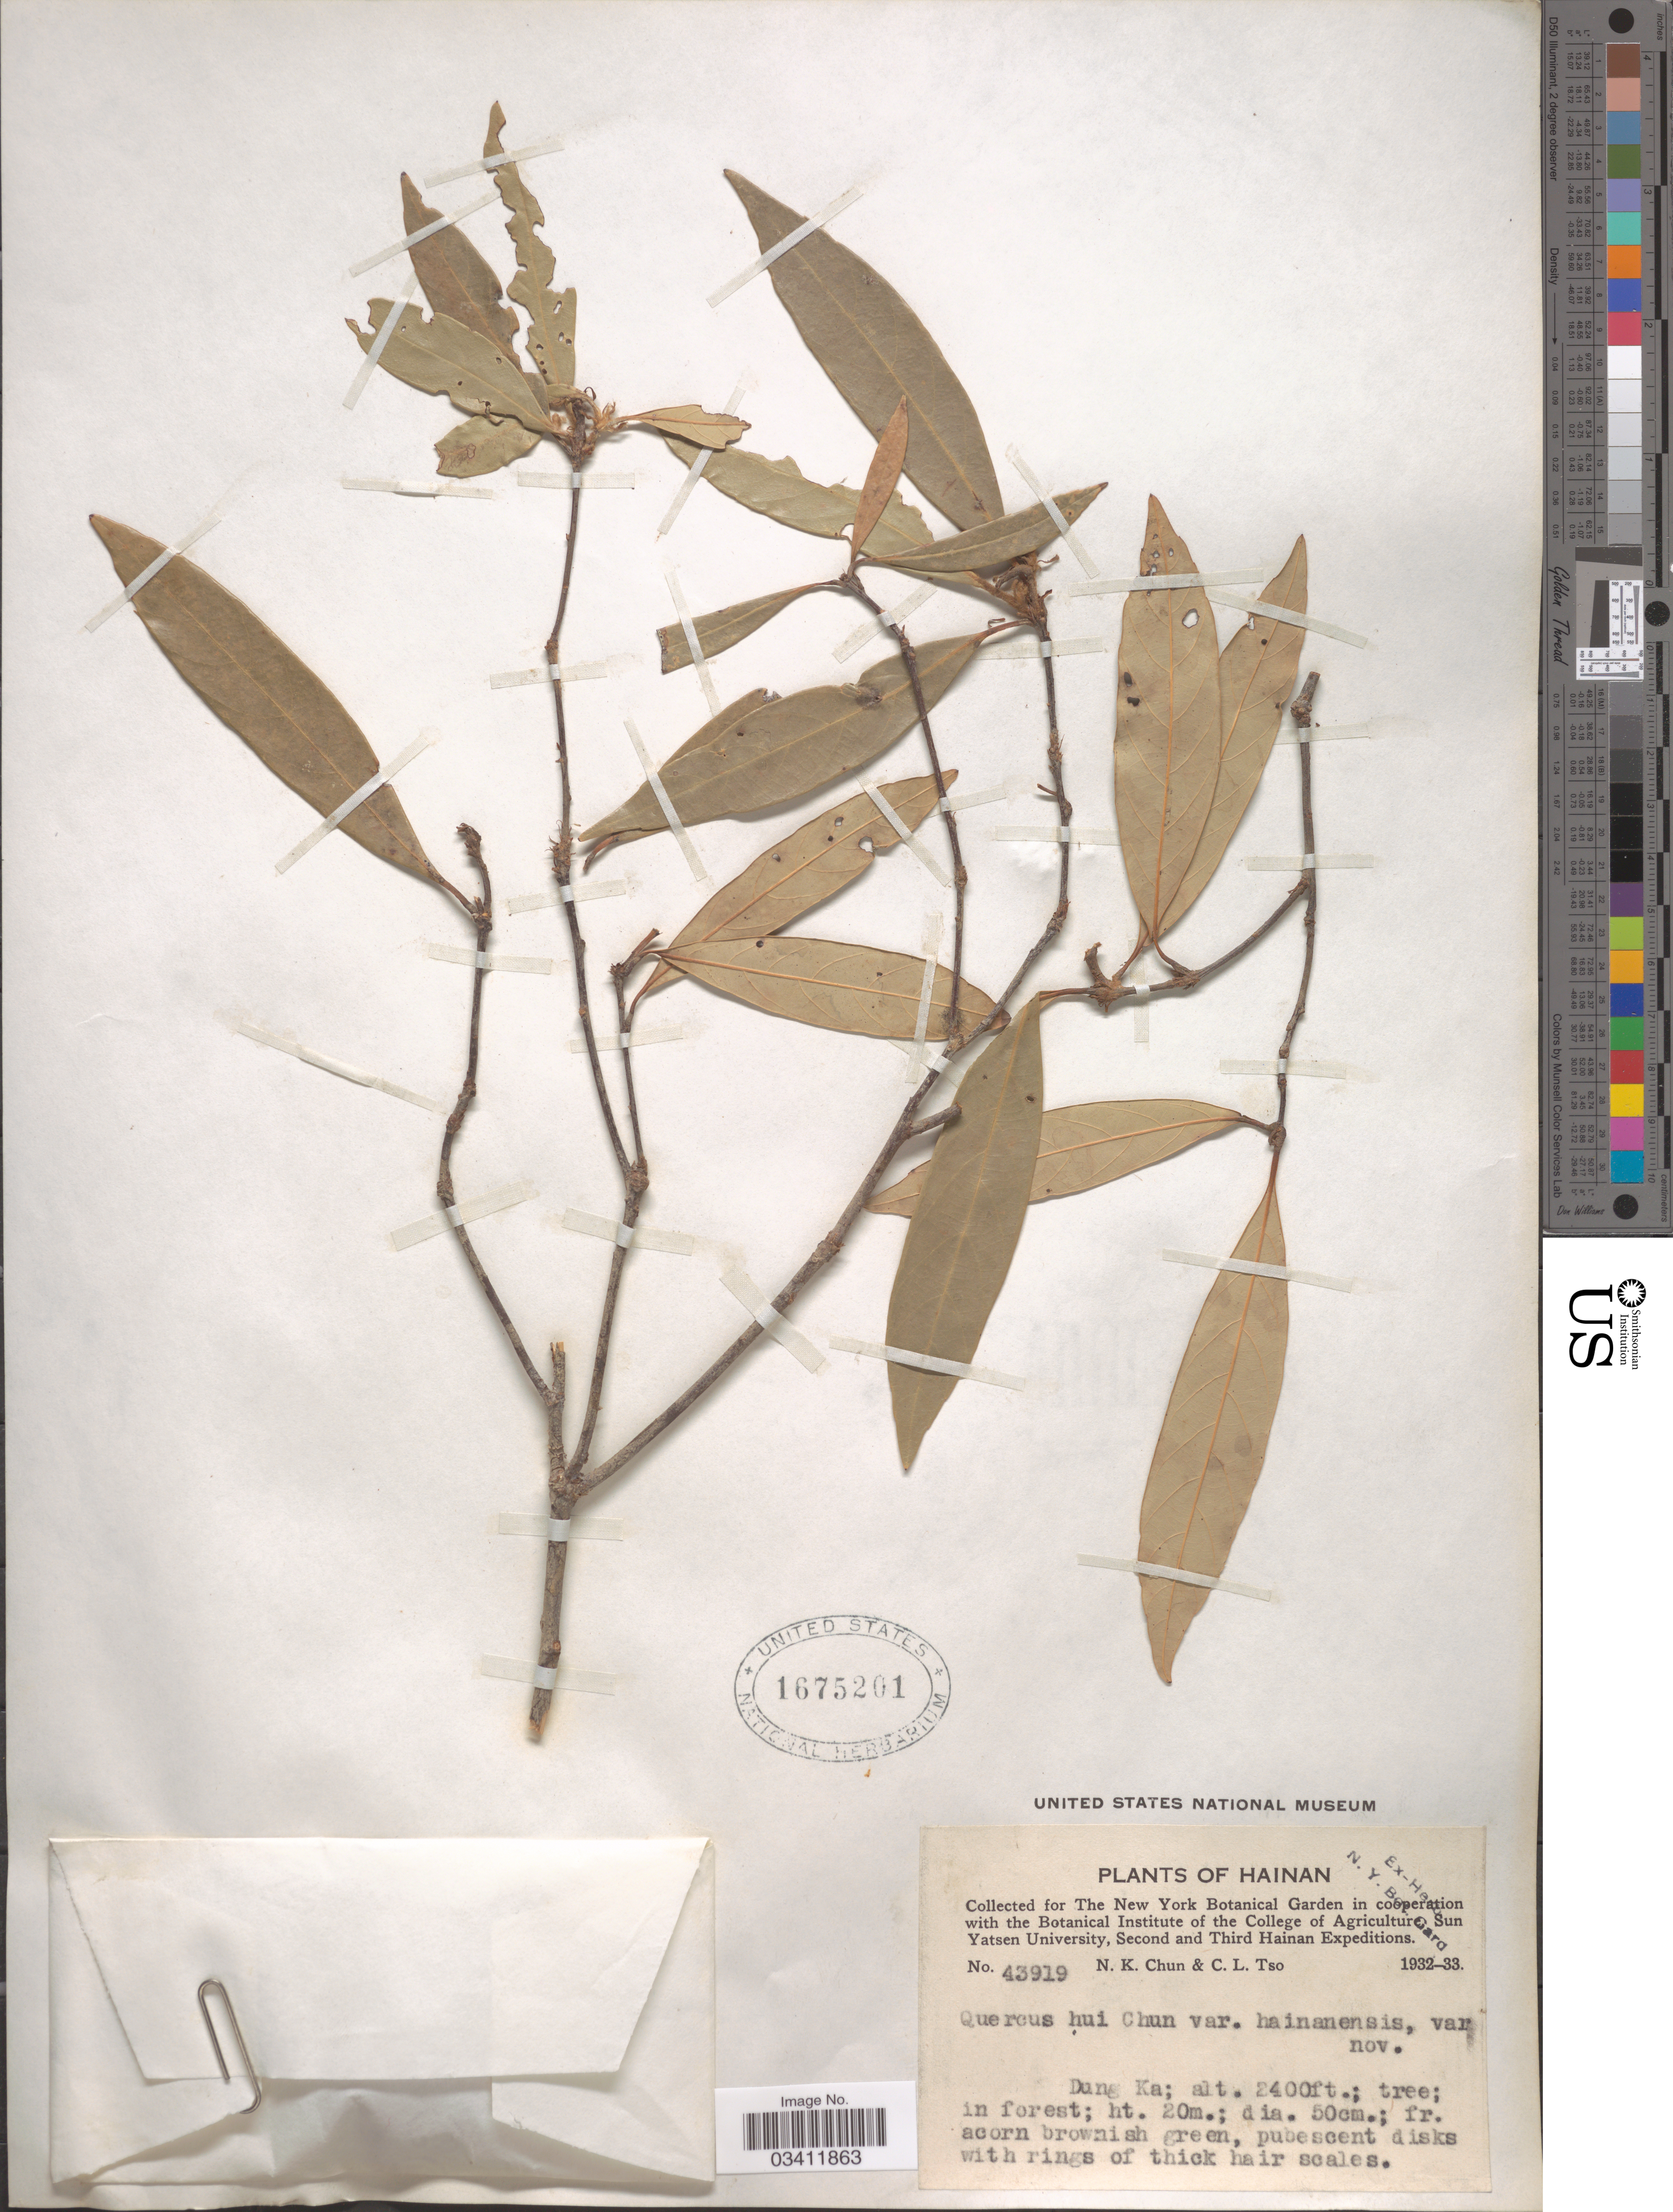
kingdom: Plantae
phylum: Tracheophyta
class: Magnoliopsida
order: Fagales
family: Fagaceae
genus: Quercus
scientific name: Quercus hui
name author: Chun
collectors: N. K. Chun & C. Tso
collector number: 43919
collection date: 1932/1933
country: China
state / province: Hainan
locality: Dung Ka.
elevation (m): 732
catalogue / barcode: US 1675201